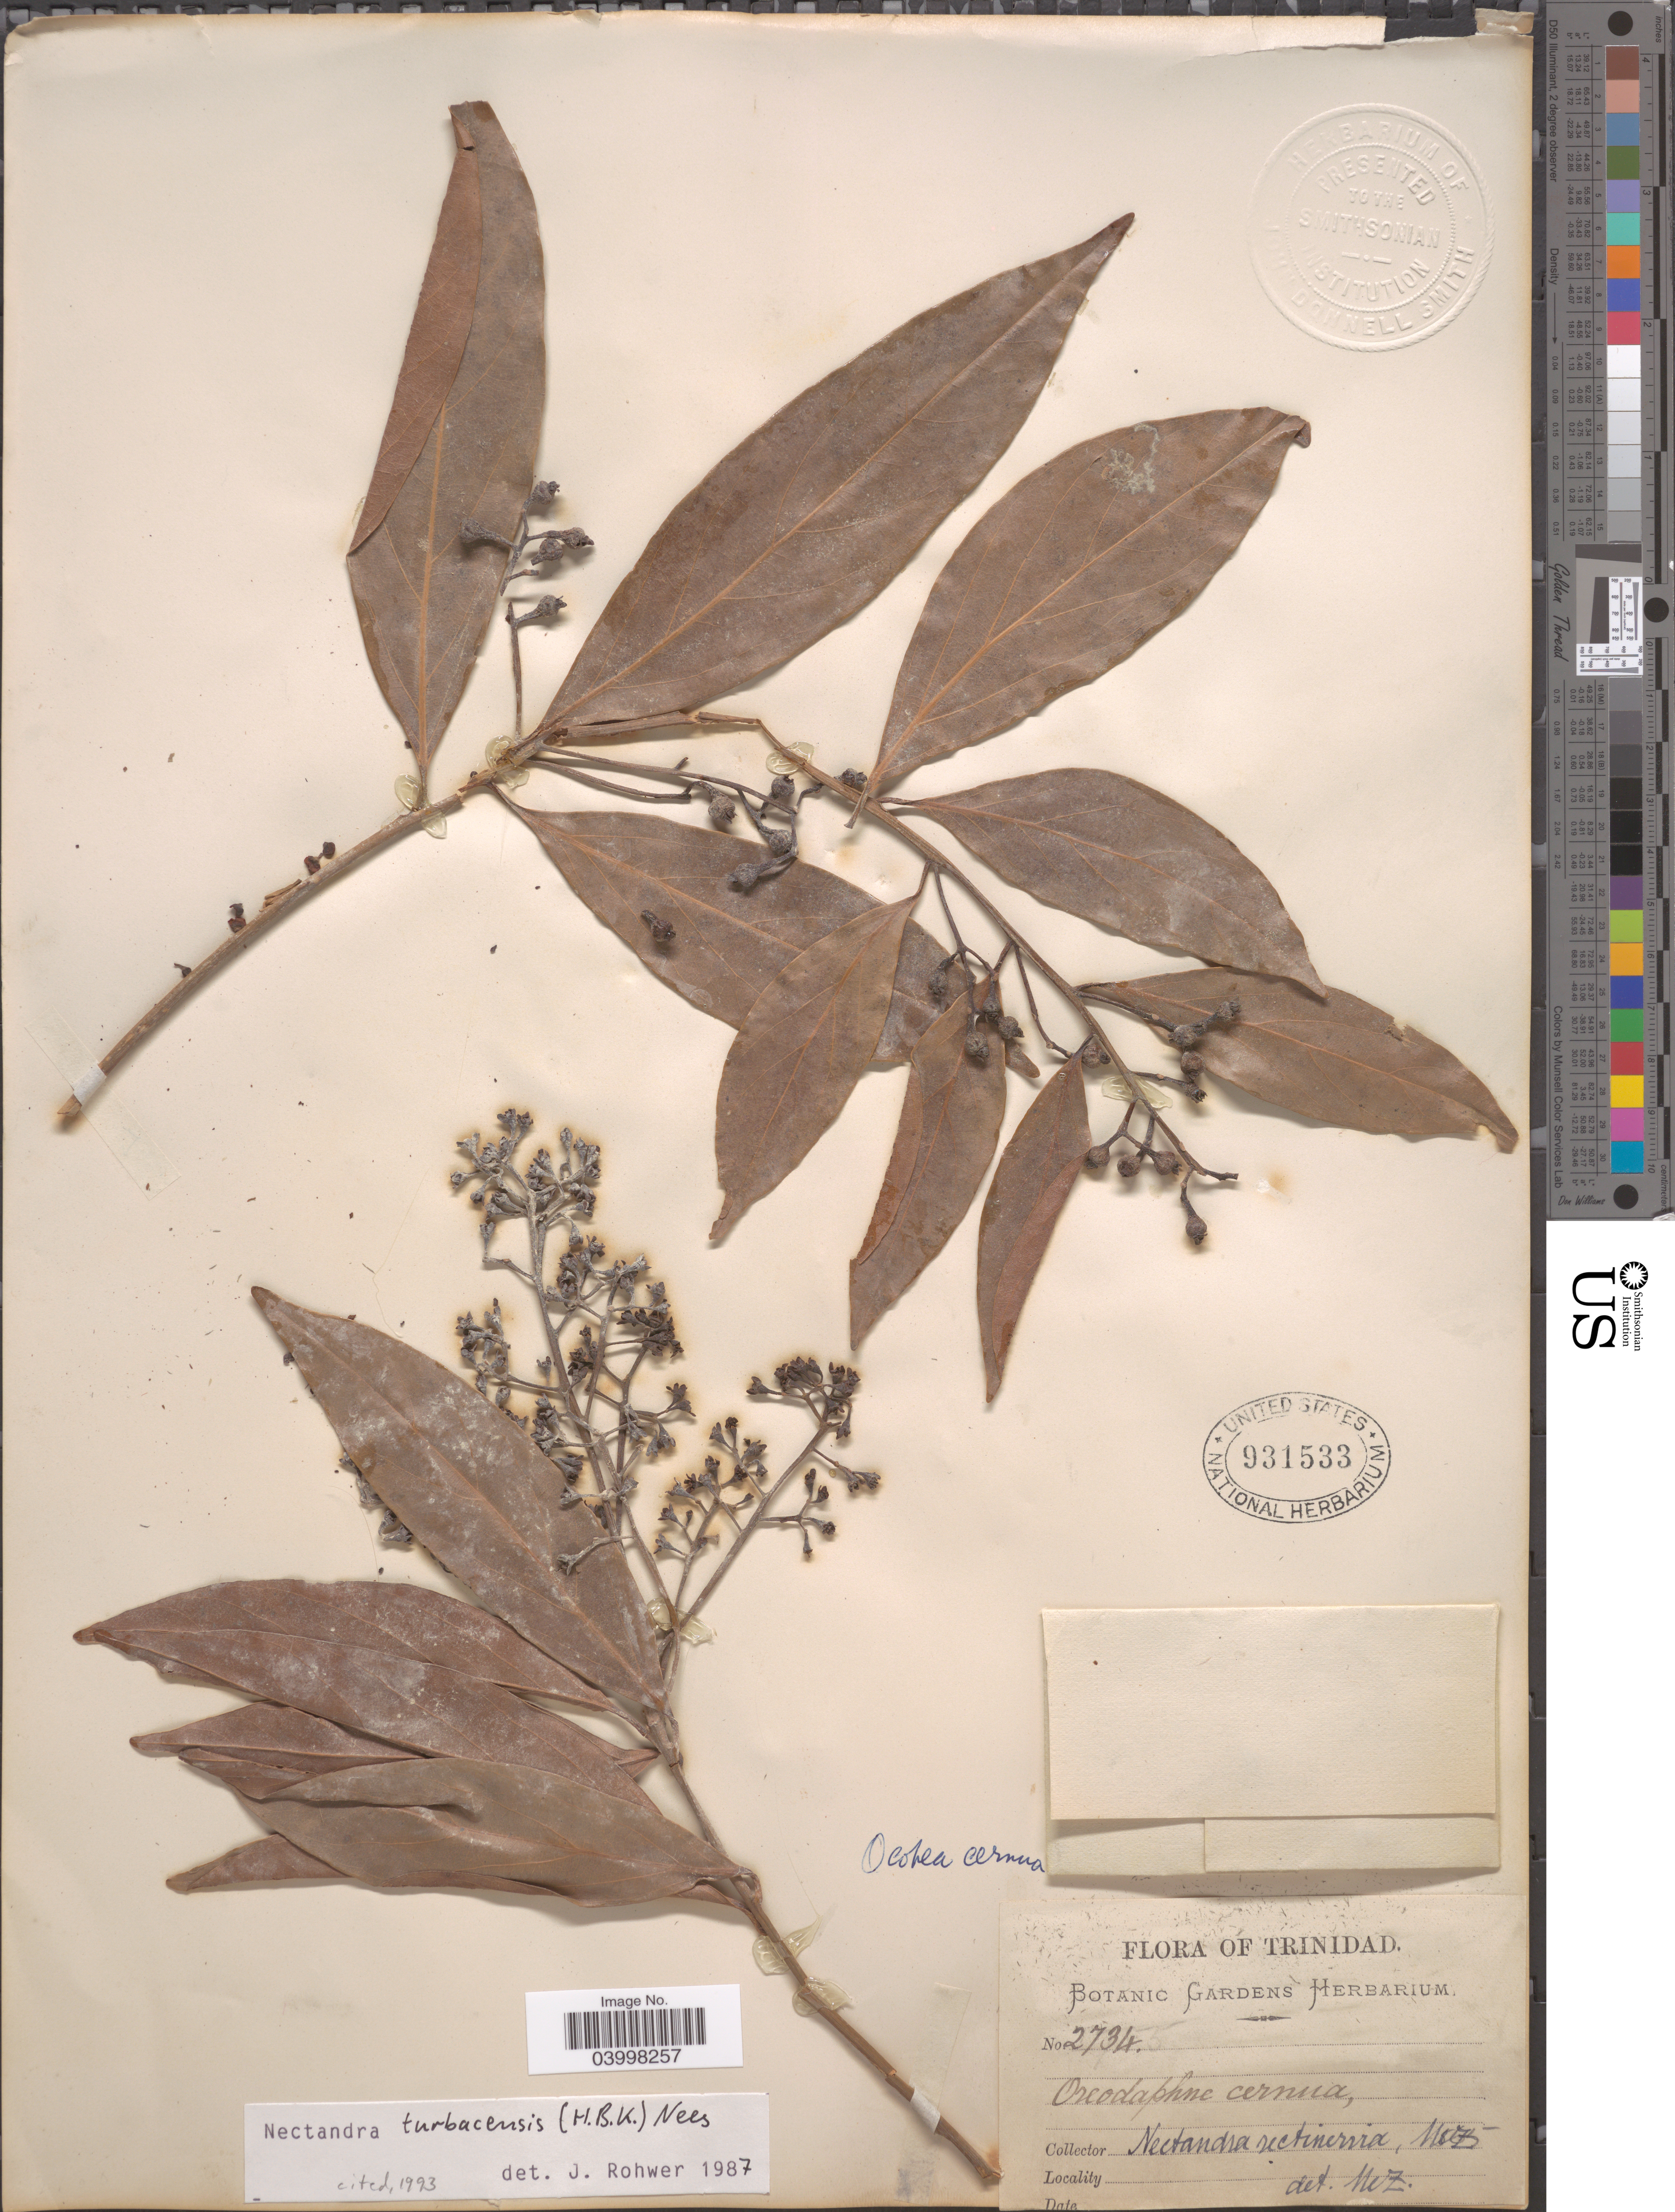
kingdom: Plantae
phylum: Tracheophyta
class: Magnoliopsida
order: Laurales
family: Lauraceae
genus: Nectandra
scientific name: Nectandra turbacensis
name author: (Kunth) Nees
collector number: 2734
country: Trinidad and Tobago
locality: Trinidad.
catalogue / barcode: US 931533